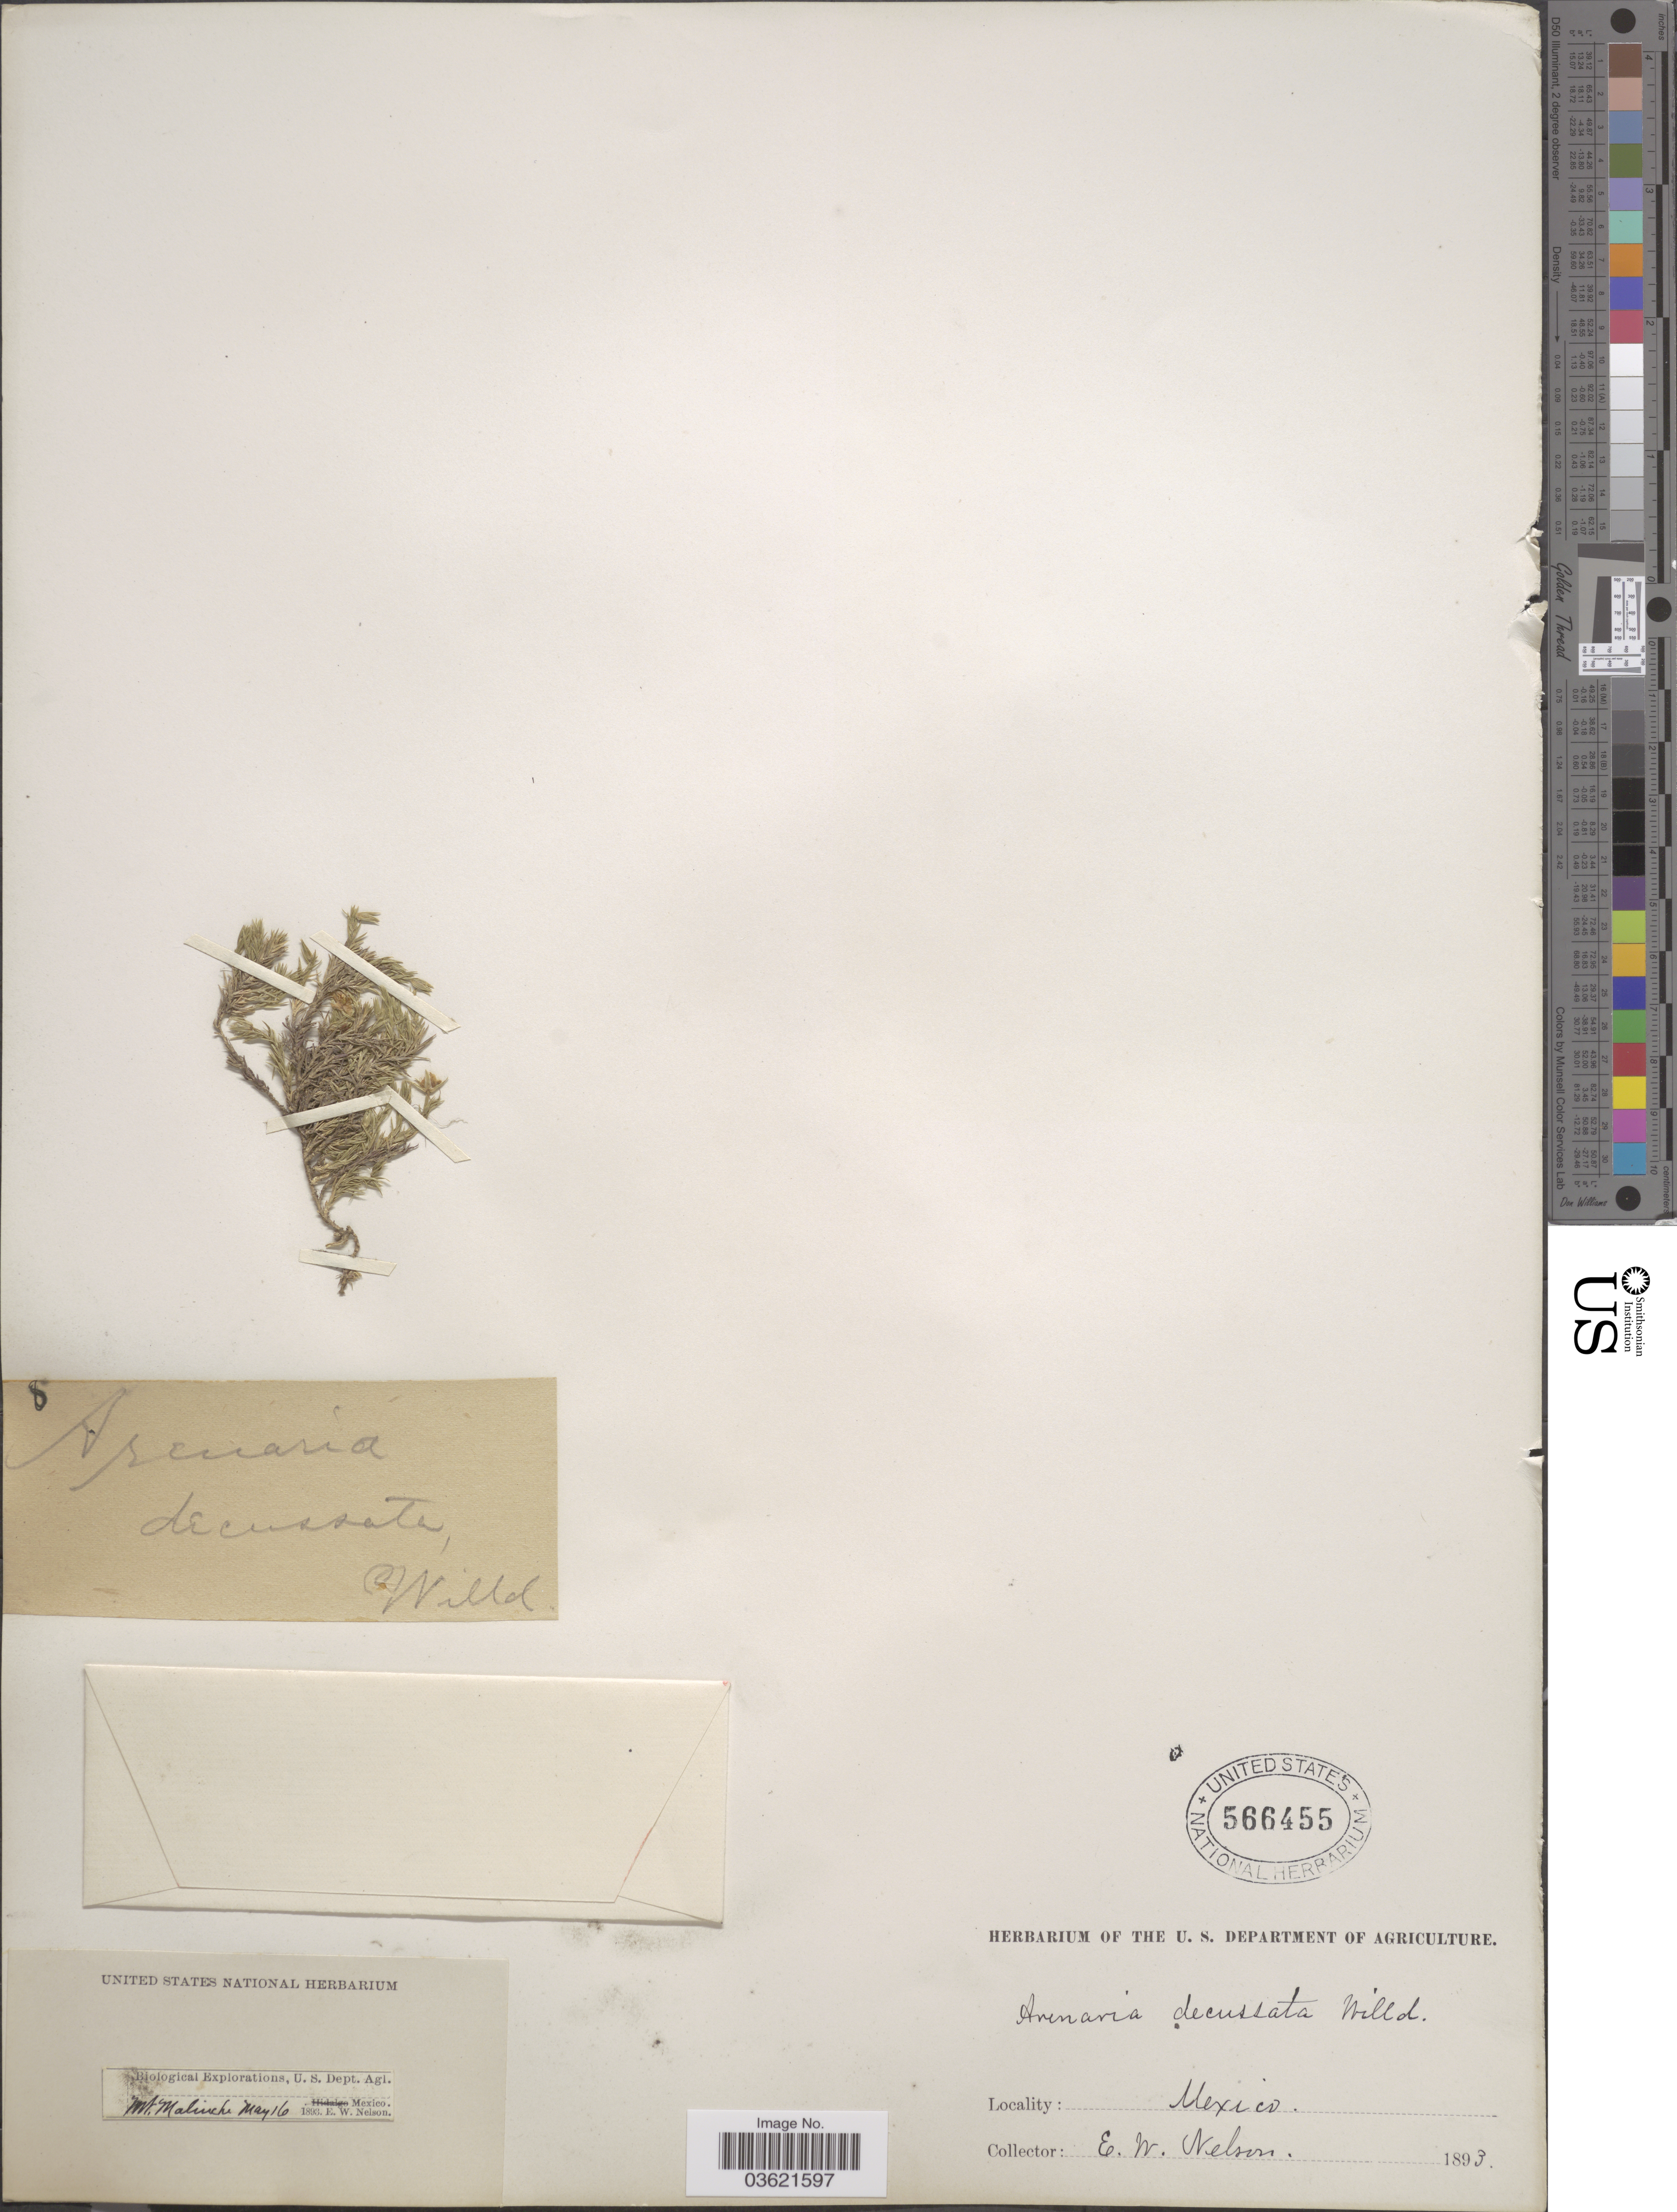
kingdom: Plantae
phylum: Tracheophyta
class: Magnoliopsida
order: Caryophyllales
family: Caryophyllaceae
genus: Arenaria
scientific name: Arenaria lycopodioides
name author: Willd. ex Schltdl.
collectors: E. W. Nelson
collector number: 8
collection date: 1893-05-16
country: Mexico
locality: Mt. Malinche.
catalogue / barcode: US 566455